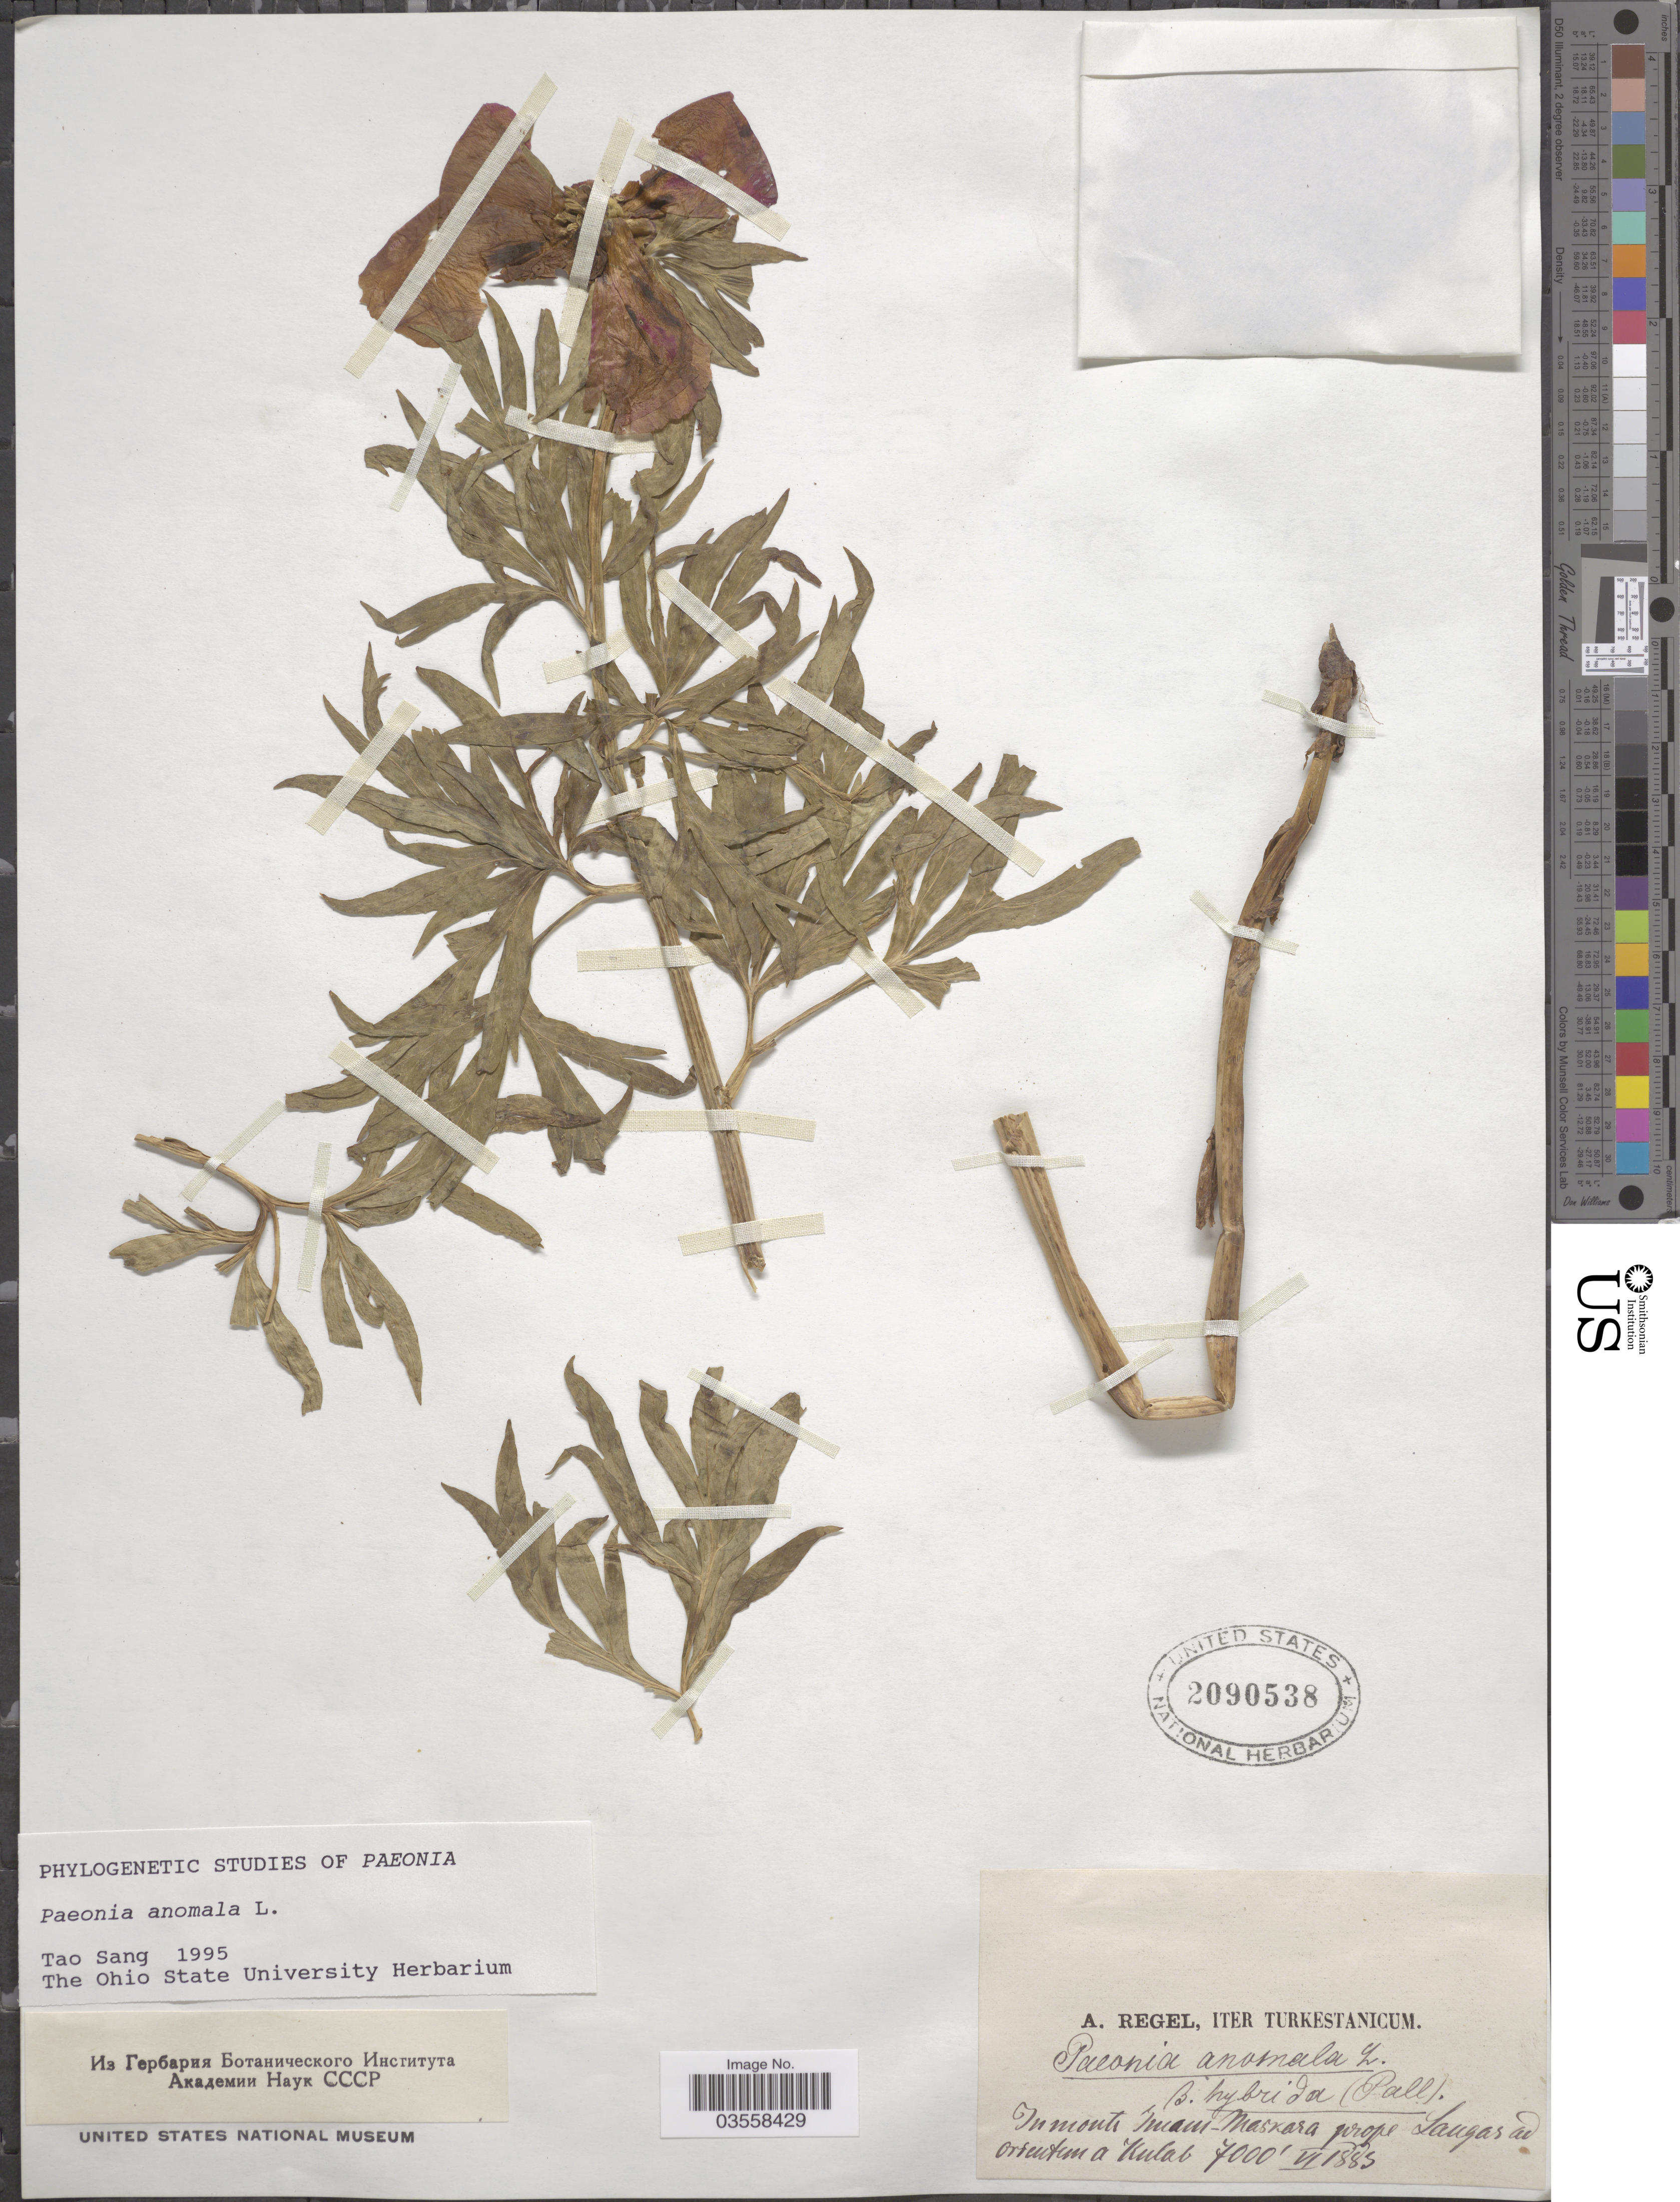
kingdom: Plantae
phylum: Tracheophyta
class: Magnoliopsida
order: Saxifragales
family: Paeoniaceae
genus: Paeonia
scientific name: Paeonia intermedia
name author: C.A. Mey.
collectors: A. Regel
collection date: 1885-06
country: Tajikistan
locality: Iter Turkestanicum. In monte Imam-Maskara prope Langasr ad orientem a Kulab.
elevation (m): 2134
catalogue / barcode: US 2090538